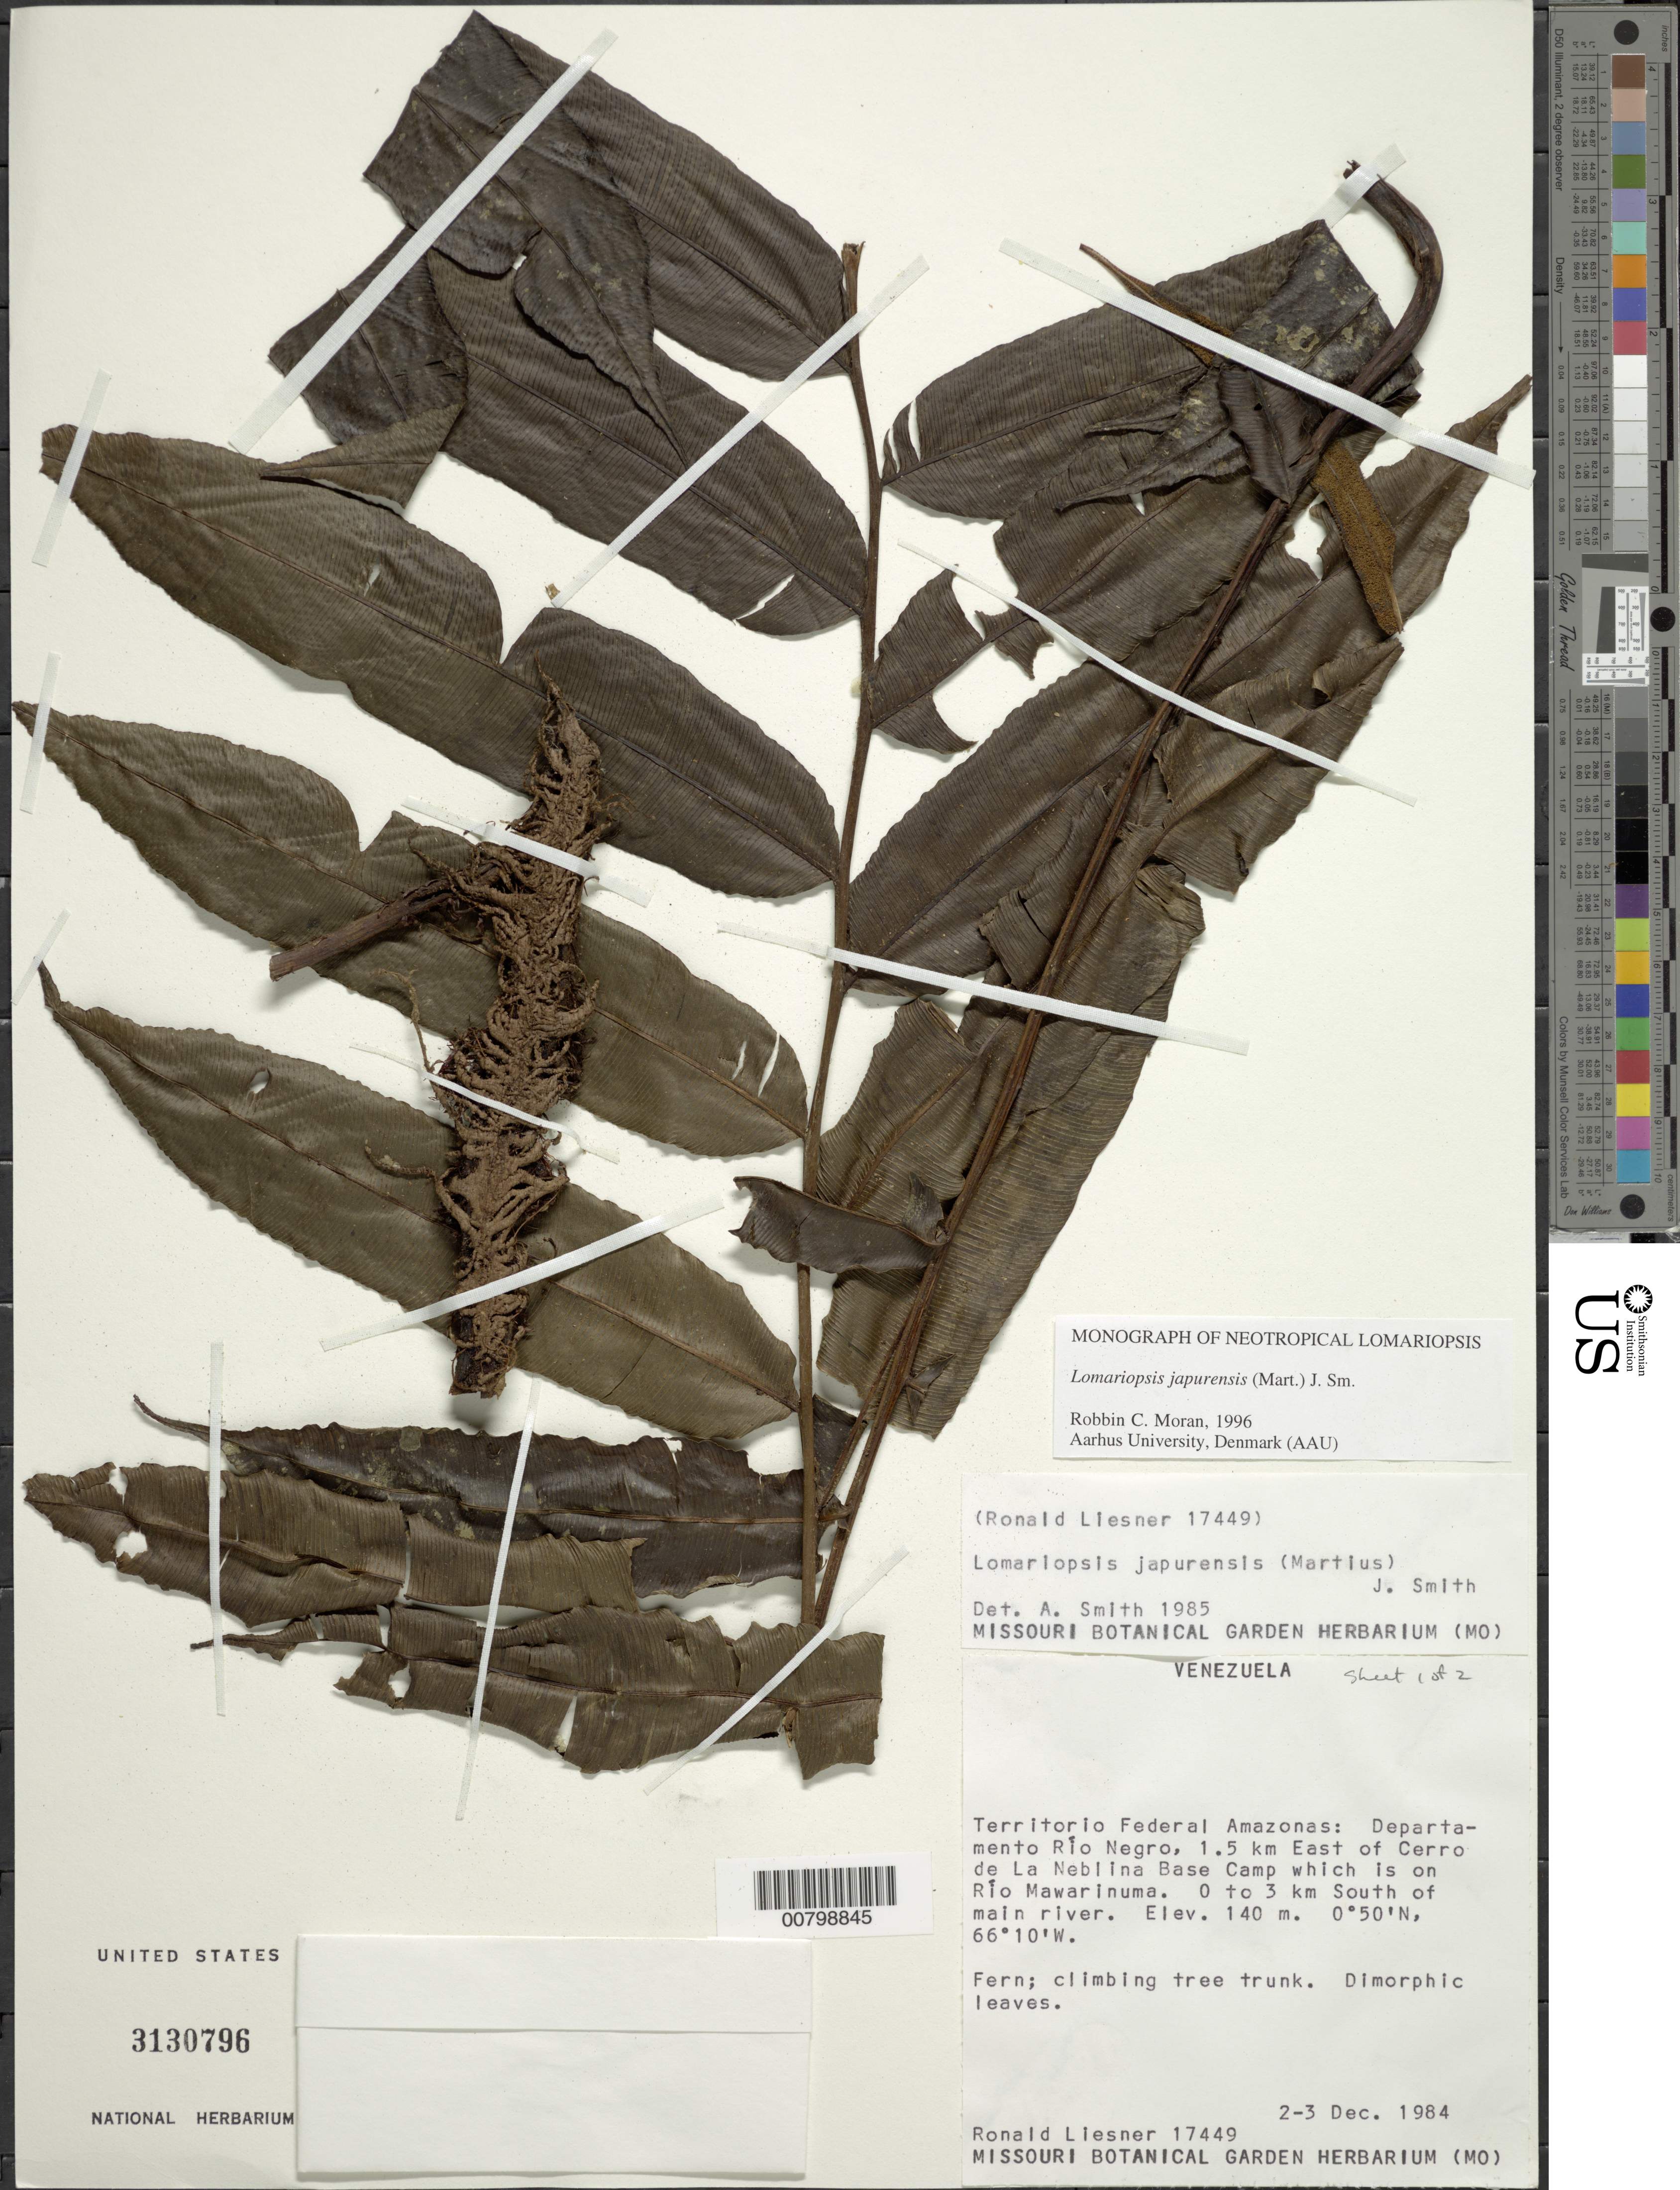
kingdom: Plantae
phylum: Tracheophyta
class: Polypodiopsida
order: Polypodiales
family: Lomariopsidaceae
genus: Lomariopsis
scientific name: Lomariopsis japurensis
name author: (Mart.) J. Sm.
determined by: Moran, R. C.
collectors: R. L. Liesner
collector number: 17449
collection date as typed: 2-Dec-84 to 3-Dec-84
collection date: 1984-12-02/1984-12-03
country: Venezuela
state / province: Amazonas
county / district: Río Negro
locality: Río Mawarinuma, 1.5 km E of Cerro de La Neblina Base Camp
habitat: On tree trunk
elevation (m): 140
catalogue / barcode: US 3130796-2